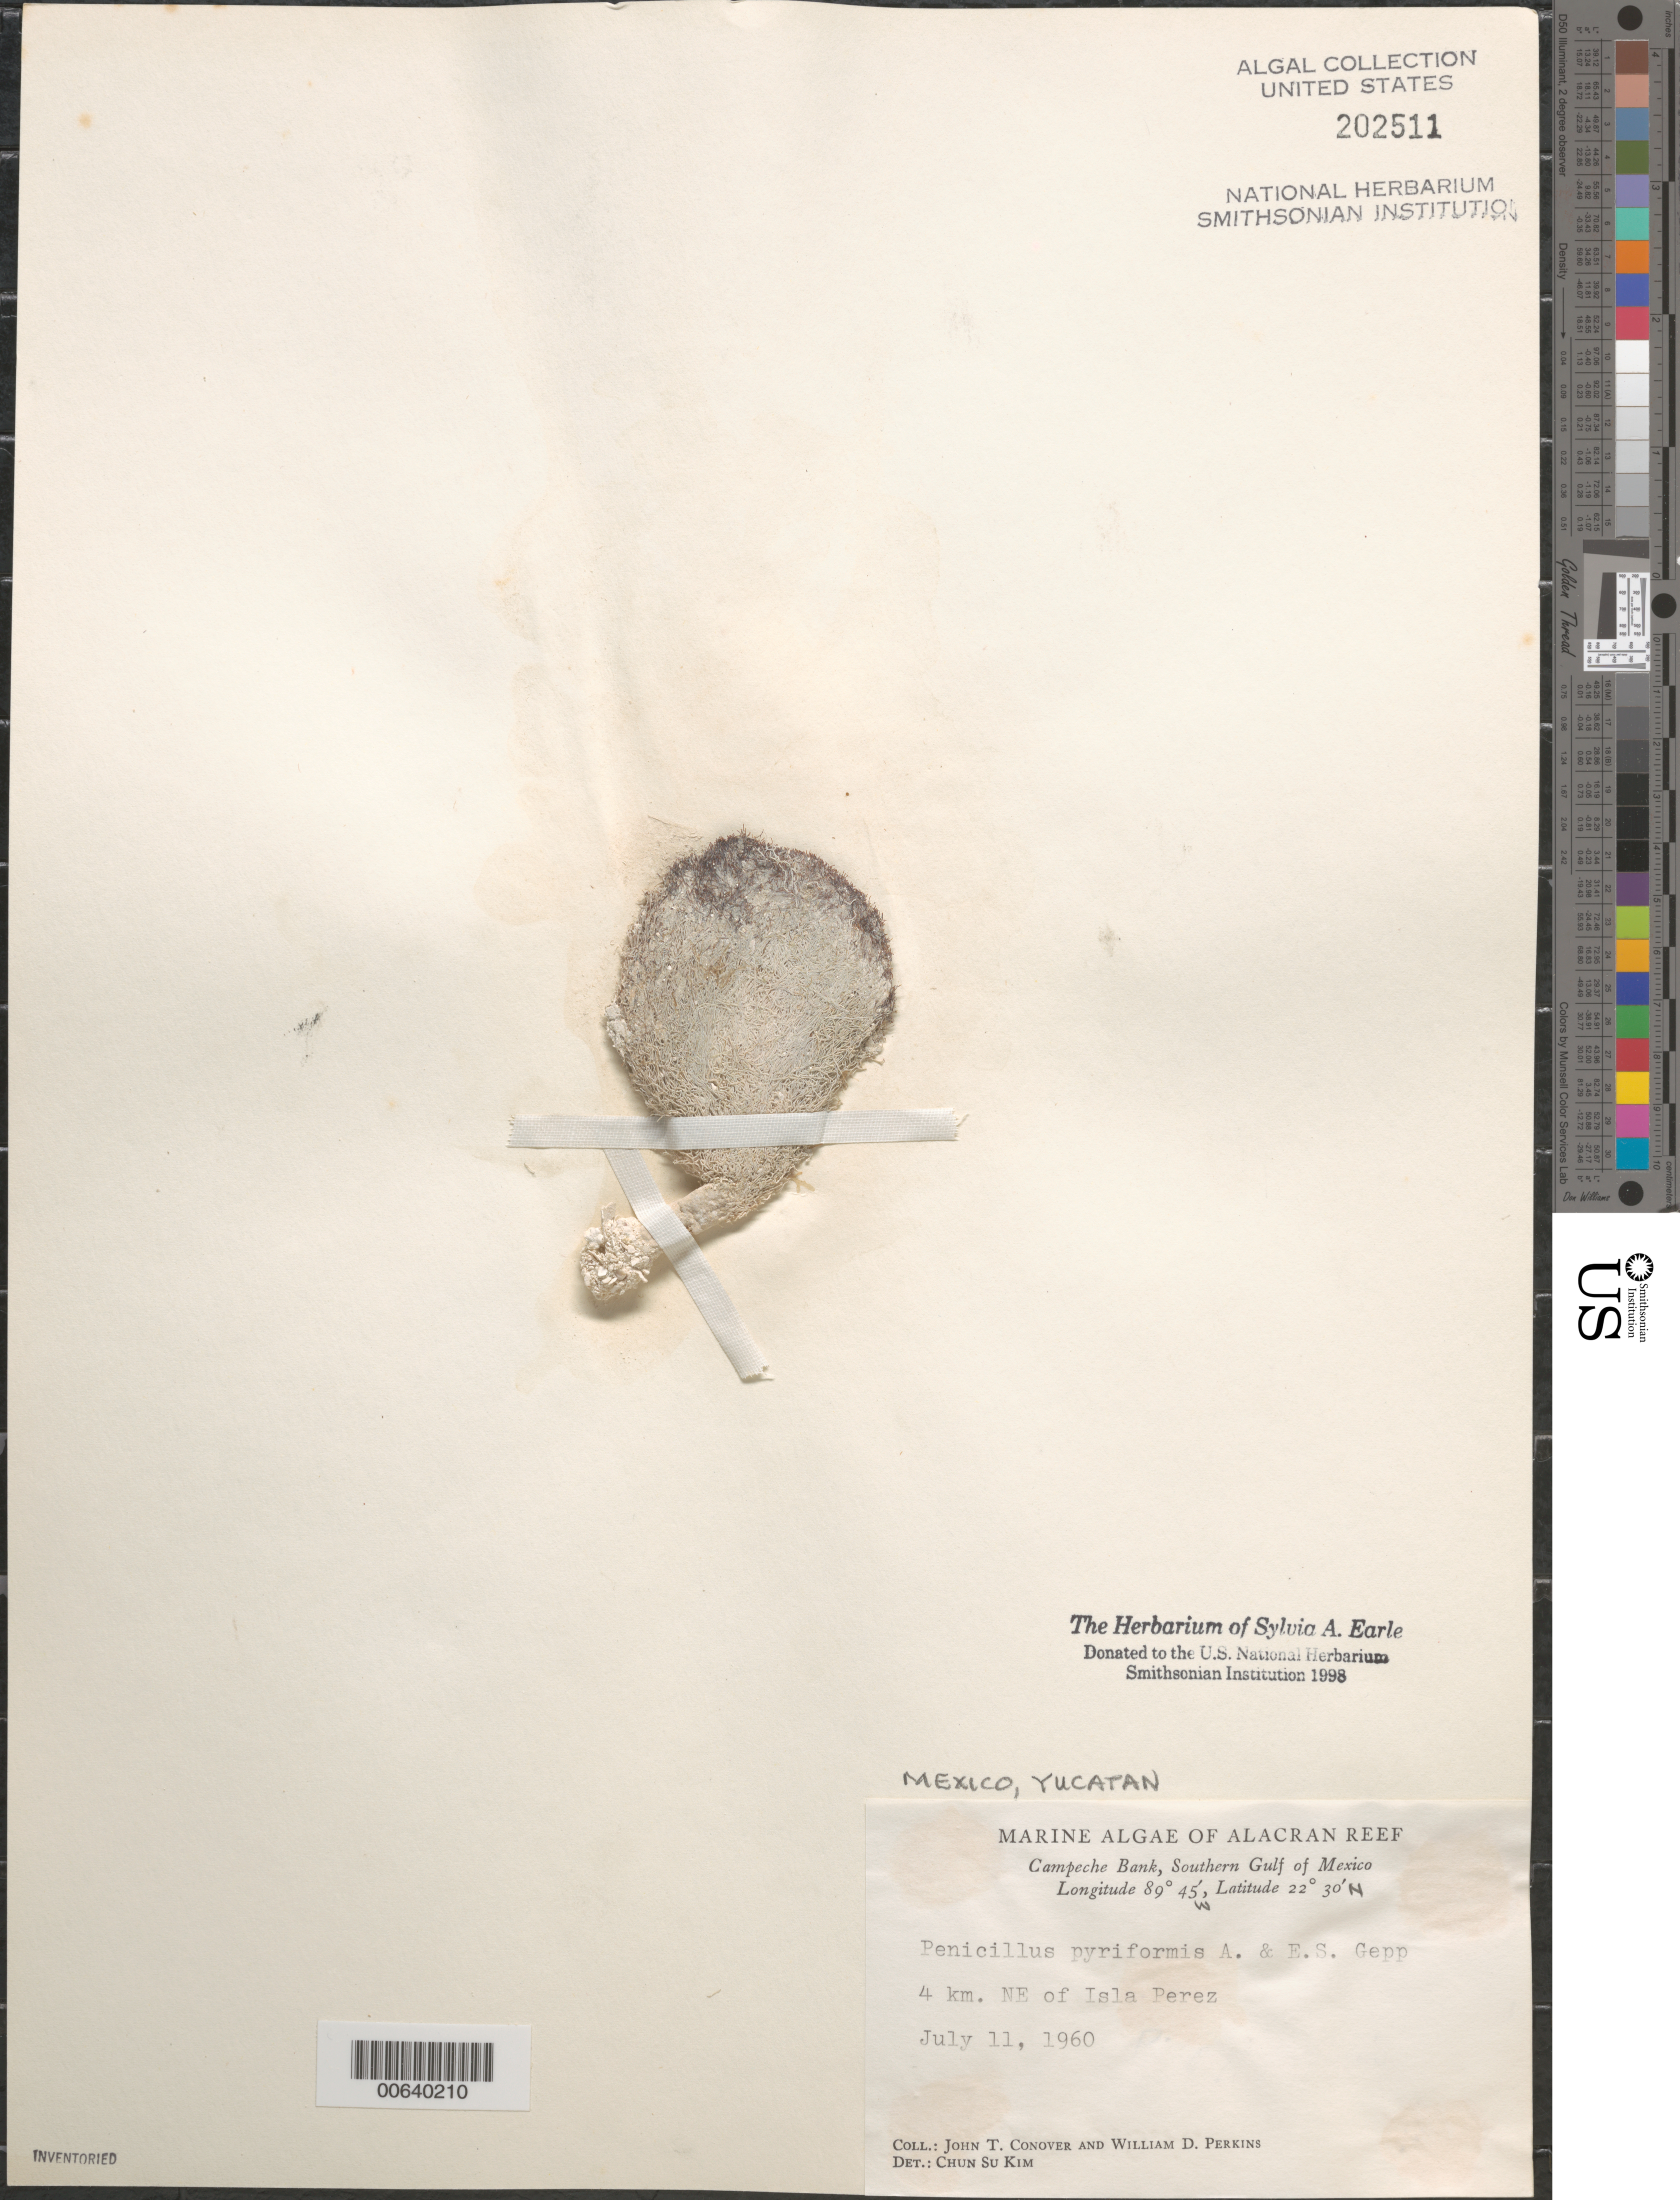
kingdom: Plantae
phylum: Chlorophyta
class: Ulvophyceae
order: Bryopsidales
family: Udoteaceae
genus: Penicillus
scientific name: Penicillus pyriformis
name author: A. Gepp & E. Gepp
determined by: Kim, Chun Su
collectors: J. T. Conover & W. D. Perkins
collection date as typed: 11 Jul 1960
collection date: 1960-07-11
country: Mexico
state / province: Yucatan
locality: Alacran Reef, 4 km northeast of Isla Perez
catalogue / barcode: US 202511